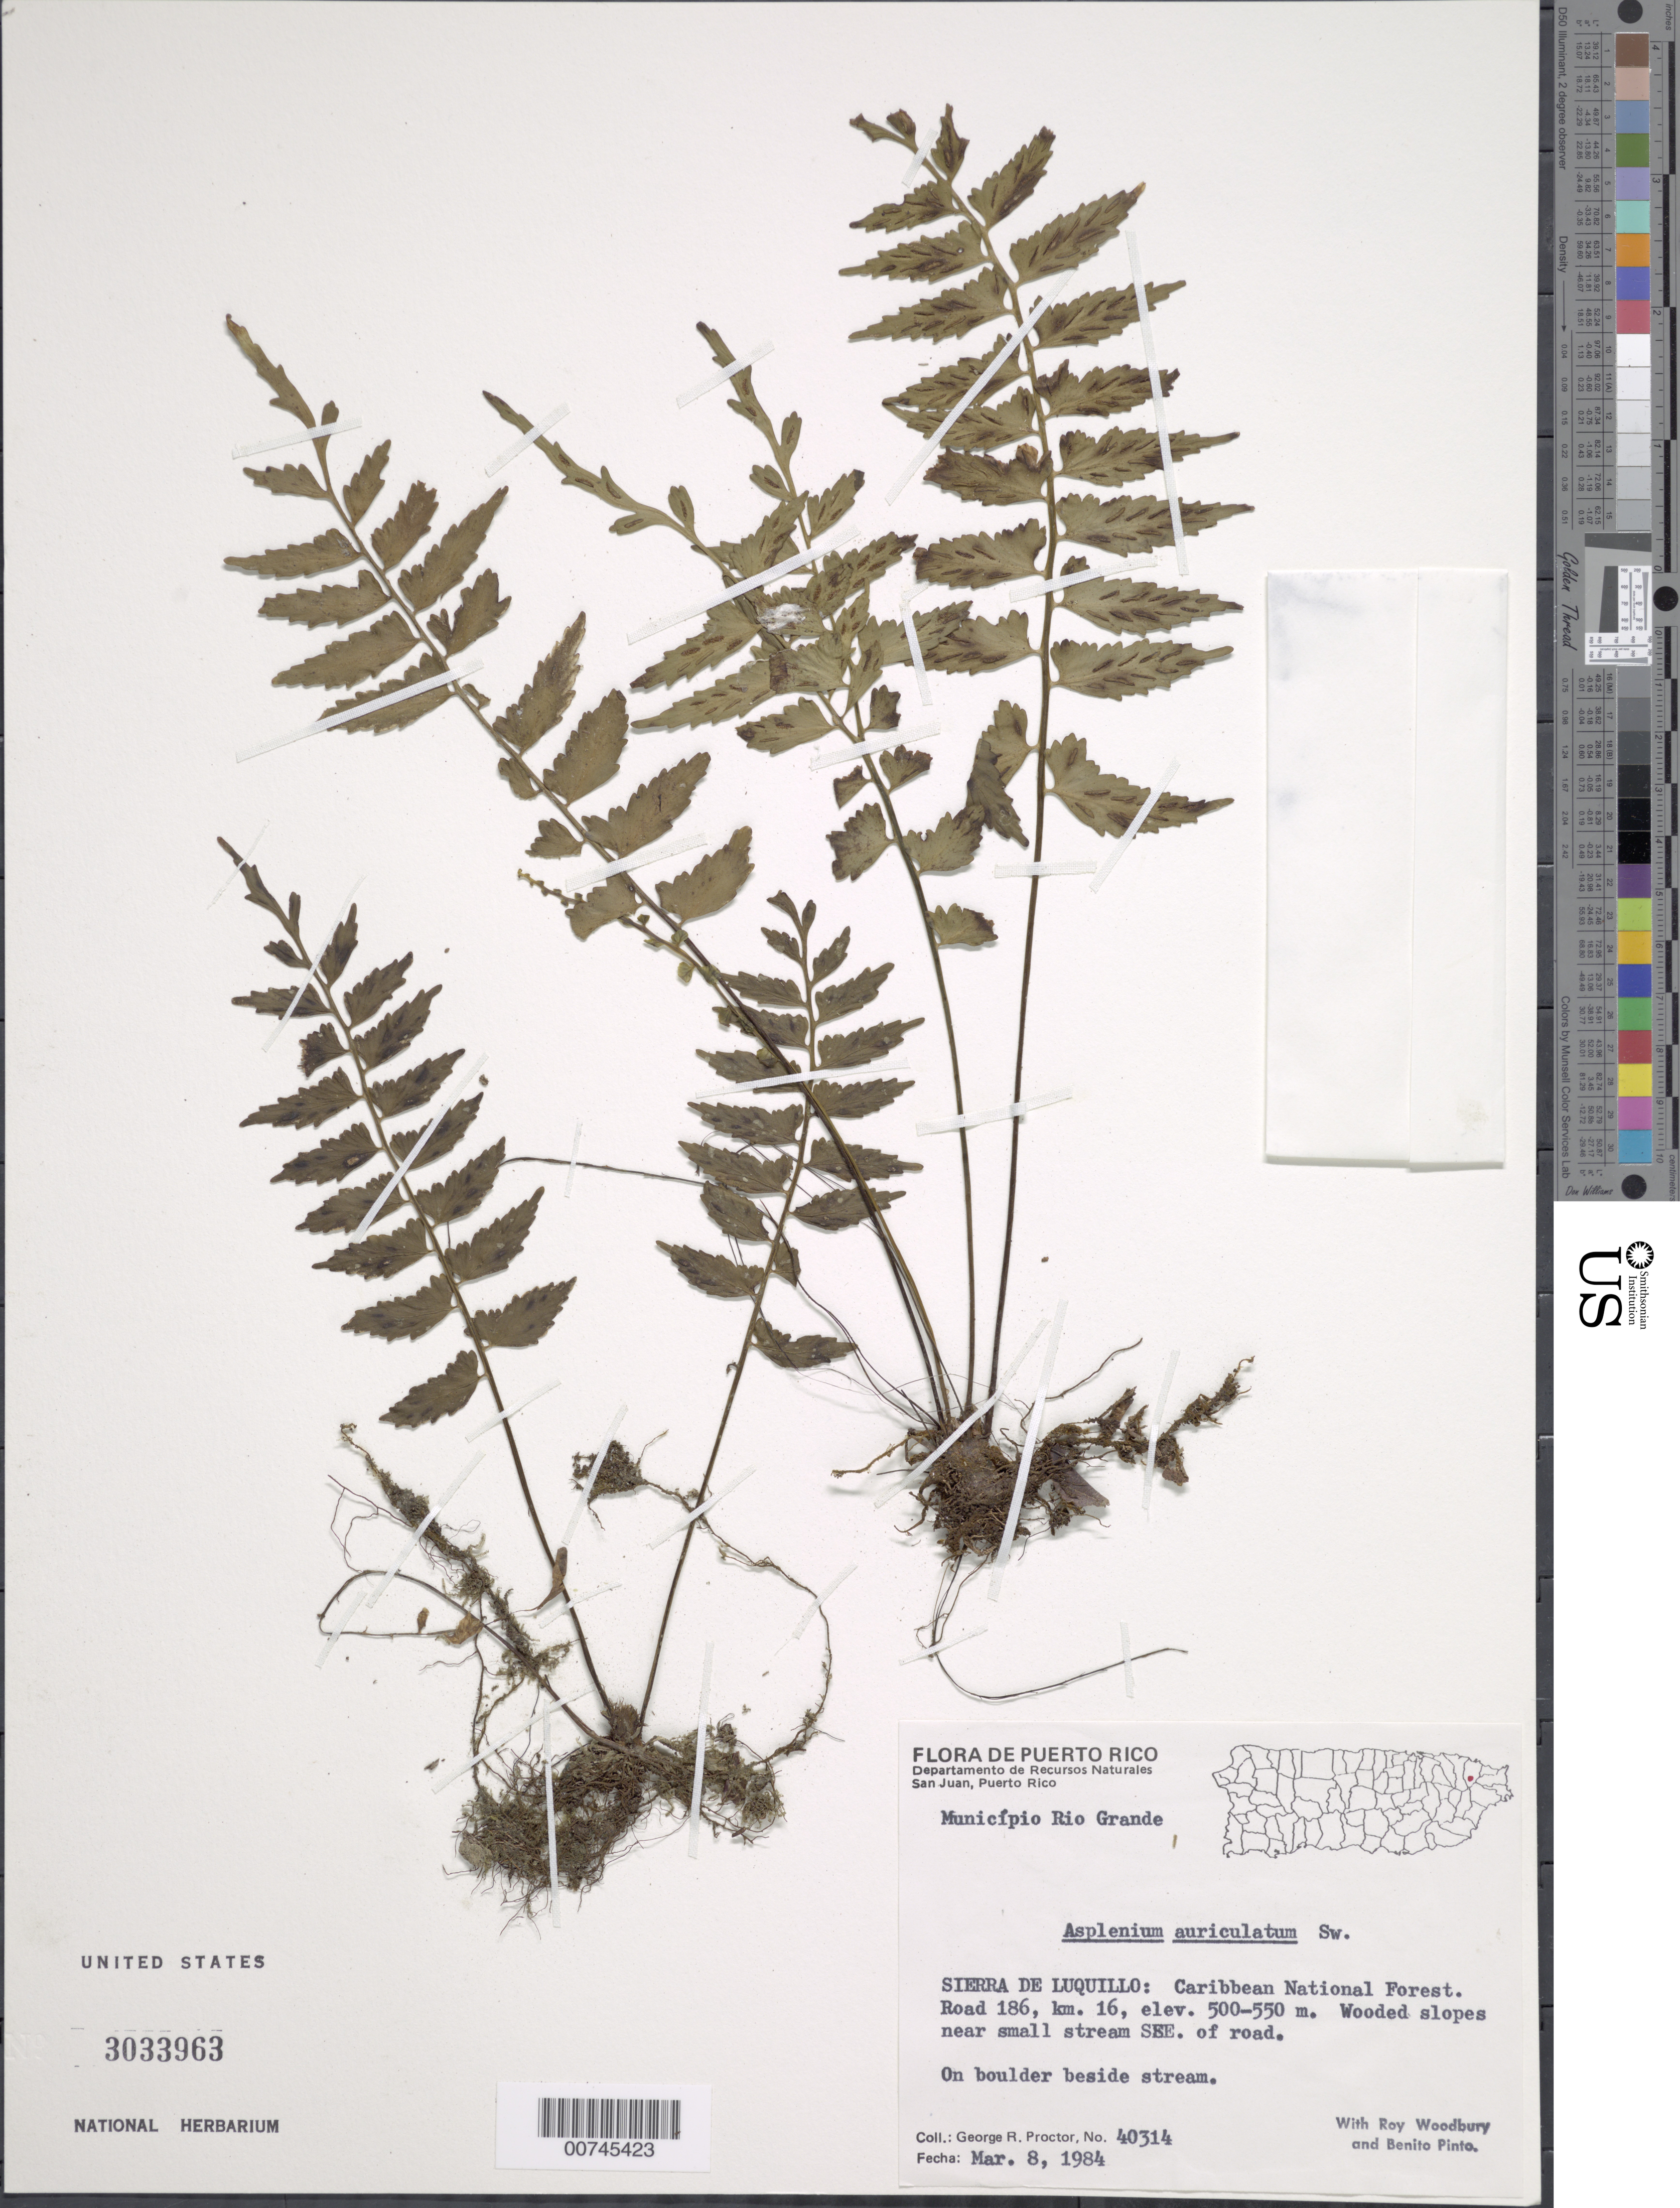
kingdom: Plantae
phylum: Tracheophyta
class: Polypodiopsida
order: Polypodiales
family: Aspleniaceae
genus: Asplenium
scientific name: Asplenium auriculatum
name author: Sw.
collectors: G. R. Proctor, R. O. Woodbury & B. Pinto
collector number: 40314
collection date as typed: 08 Mar 1984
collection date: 1984-03-08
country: Puerto Rico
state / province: Río Grande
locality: Sierra de luquillo: Caribbean National Forest. Road 186, km 16. Wooded slopes near small stream SEE of road. Municipio Río Grande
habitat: On boulder beside stream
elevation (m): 500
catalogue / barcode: US 3033963